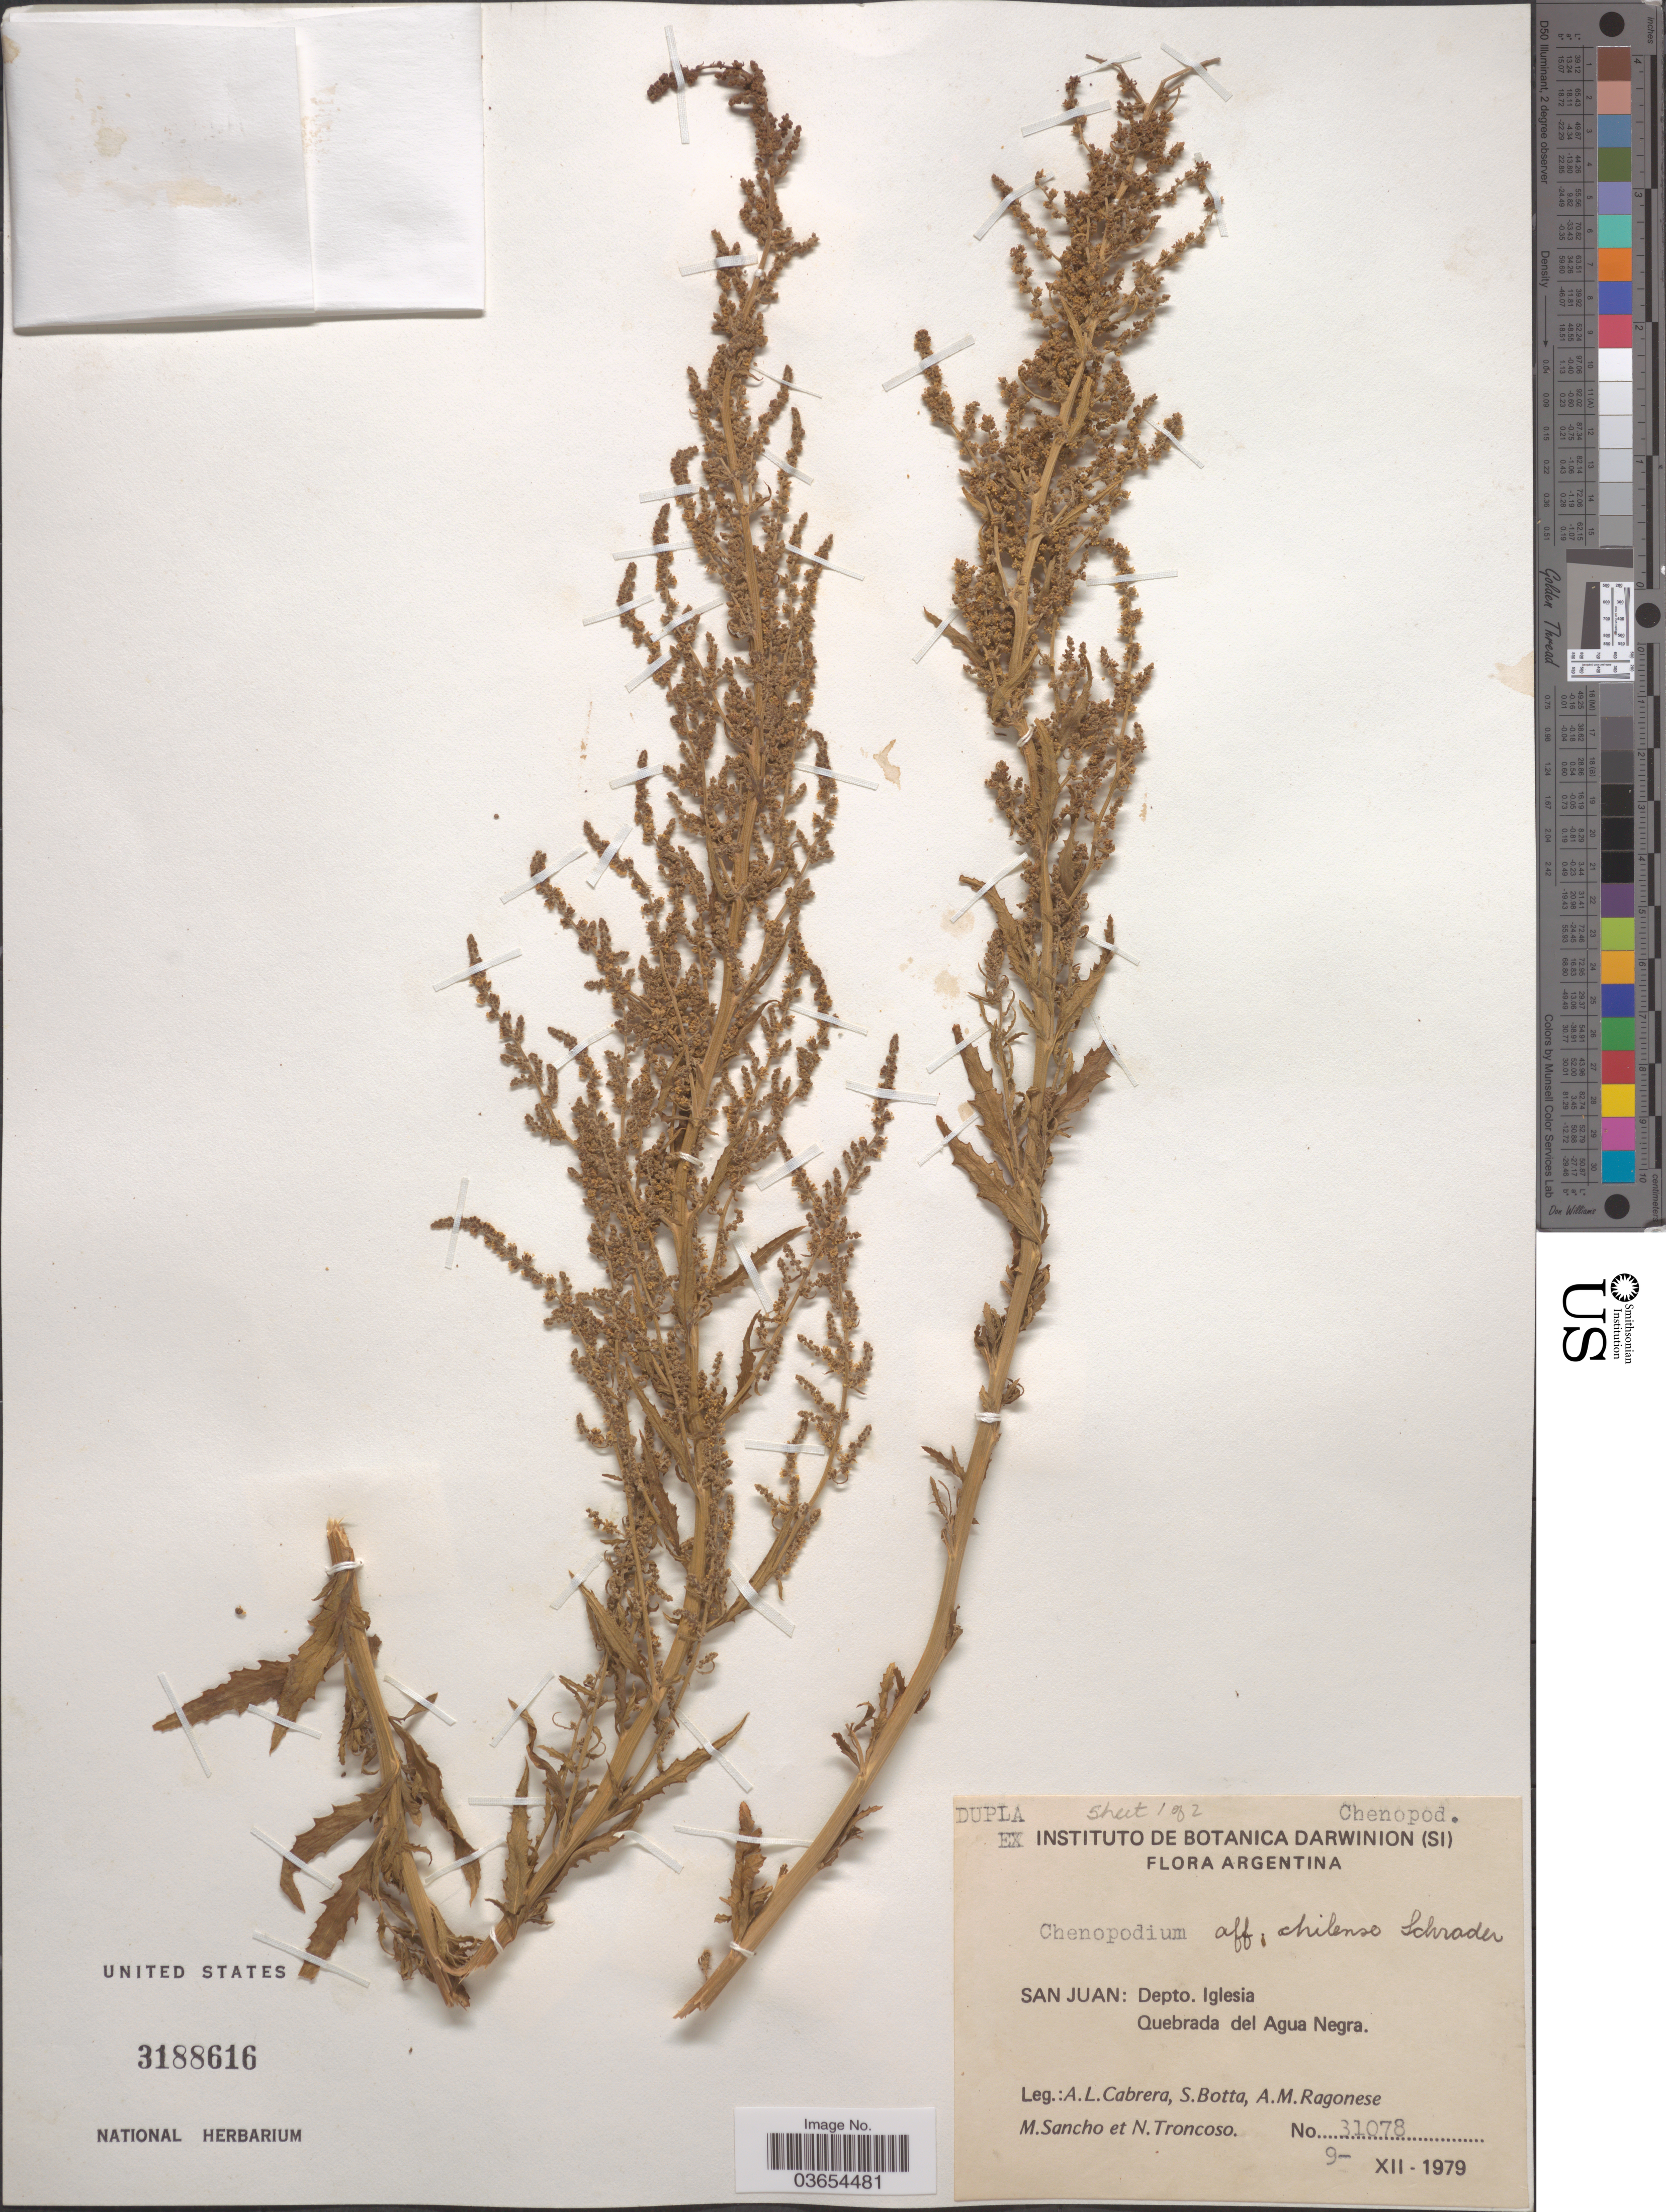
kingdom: Plantae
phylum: Tracheophyta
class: Magnoliopsida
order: Caryophyllales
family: Amaranthaceae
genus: Chenopodium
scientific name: Chenopodium chilense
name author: Schrad.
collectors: A. L. Cabrera, S. Botta, A. Ragonese, M. L. Sancho & N. Troncoso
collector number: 31078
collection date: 1979-12-09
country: Argentina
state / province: San Juan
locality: Depto. Iglesia. Quebrada del Agua Negra.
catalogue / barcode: US 3188616